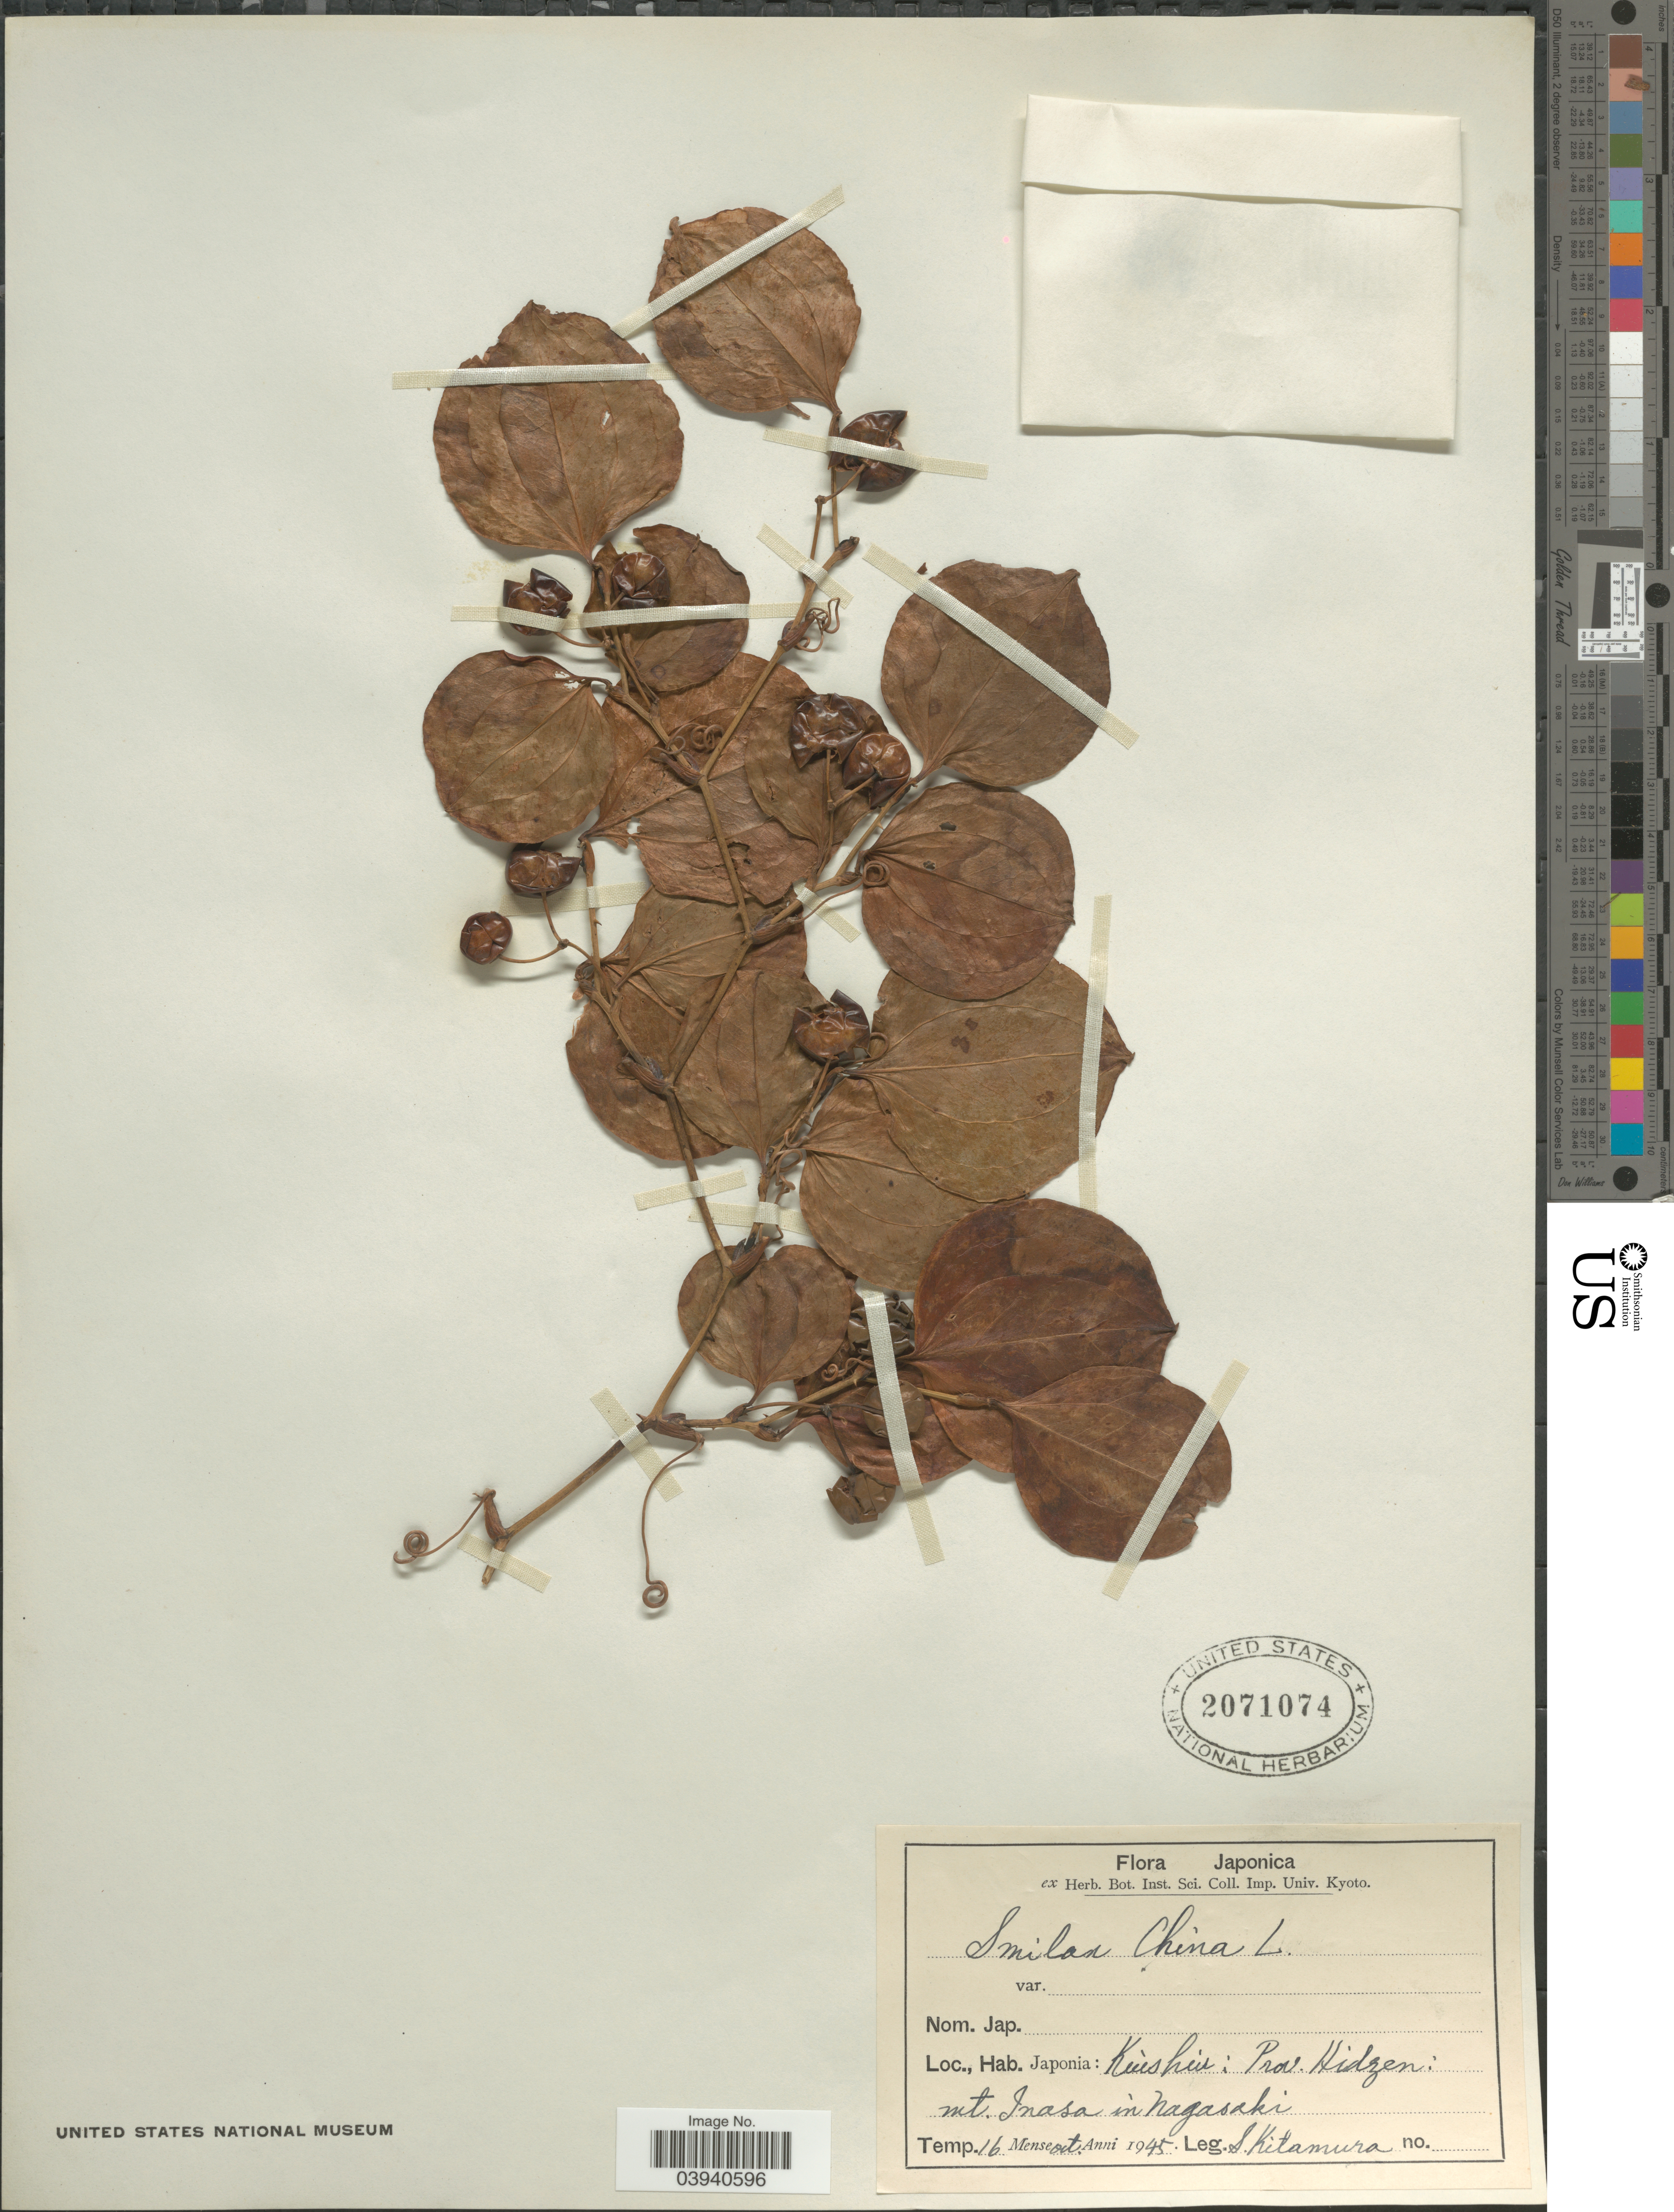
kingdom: Plantae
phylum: Tracheophyta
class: Liliopsida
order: Liliales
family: Smilacaceae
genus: Smilax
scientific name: Smilax china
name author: L.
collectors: S. Kitamura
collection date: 1945-10-16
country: Japan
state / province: Nagasaki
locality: Kiushiu: Prov. Hidzen: mt. Inasa in Nagasaki.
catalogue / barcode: US 2071074